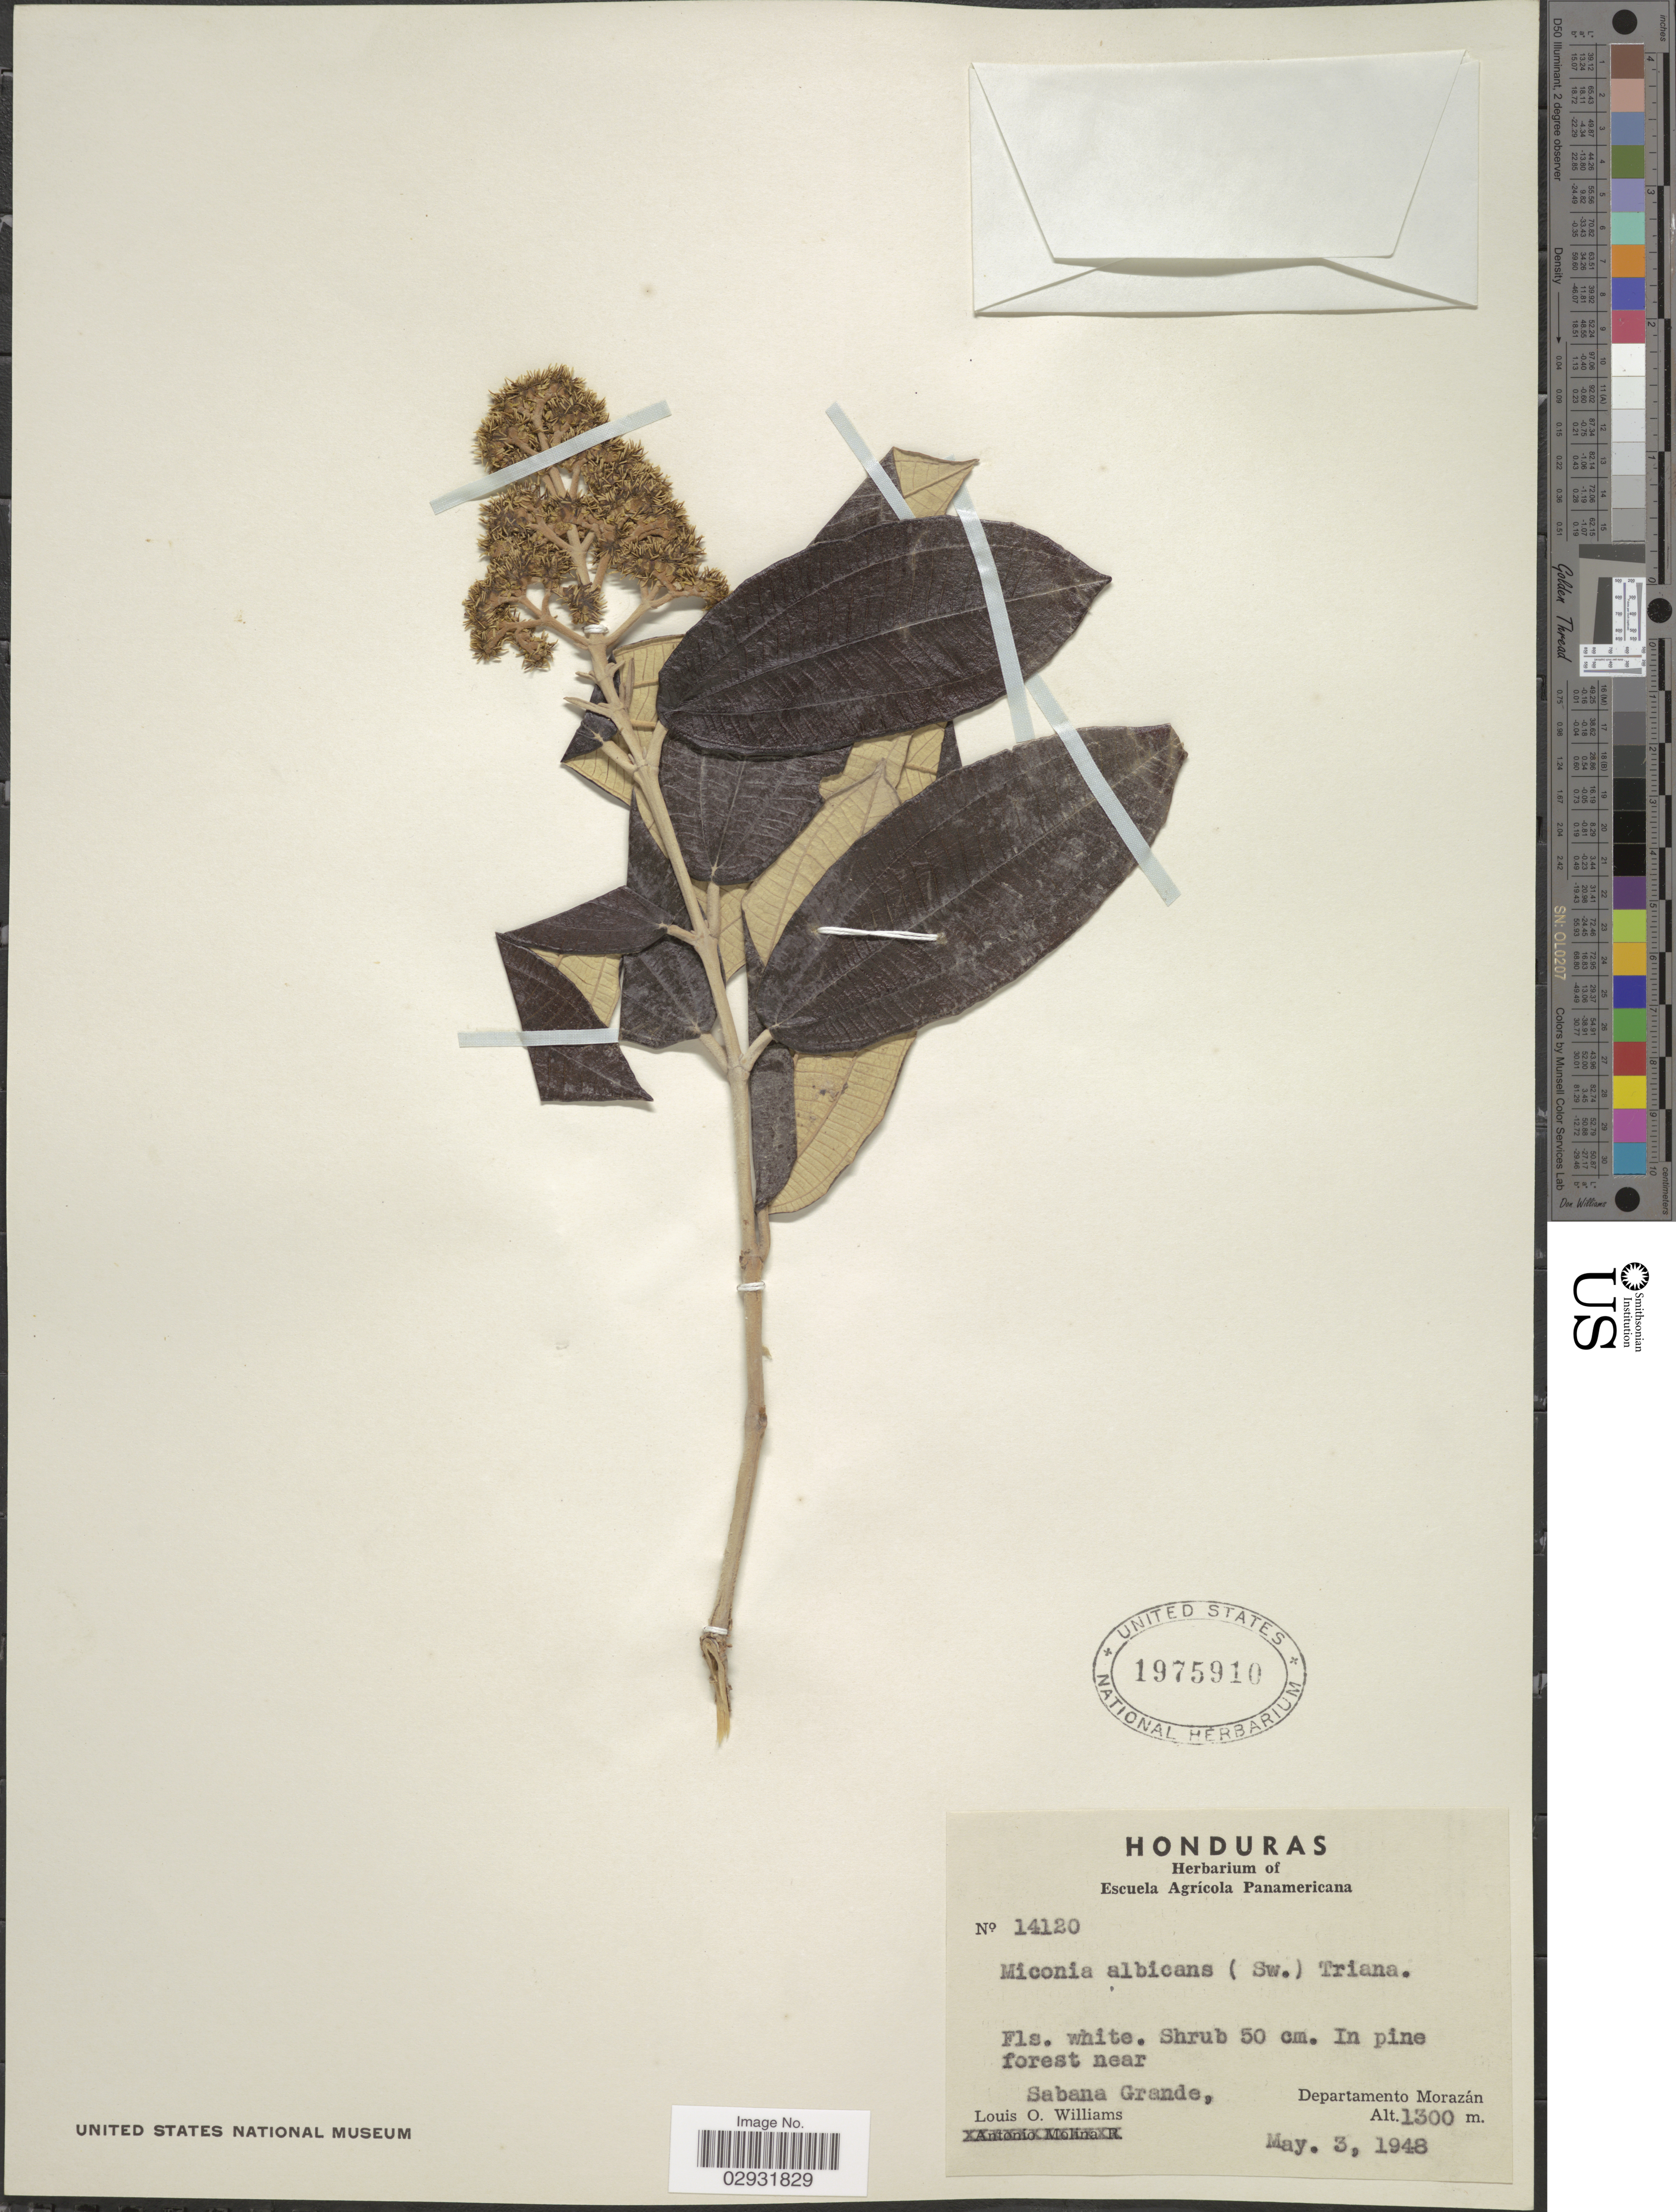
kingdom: Plantae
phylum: Tracheophyta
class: Magnoliopsida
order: Myrtales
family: Melastomataceae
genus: Miconia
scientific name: Miconia albicans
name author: (Sw.) Steud.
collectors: L. O. Williams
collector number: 14120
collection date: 1948-05-03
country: Honduras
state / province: Fco. Morazán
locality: In pine forest near Sabana Grande, Departamento Morazán.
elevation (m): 1300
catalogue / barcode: US 1975910